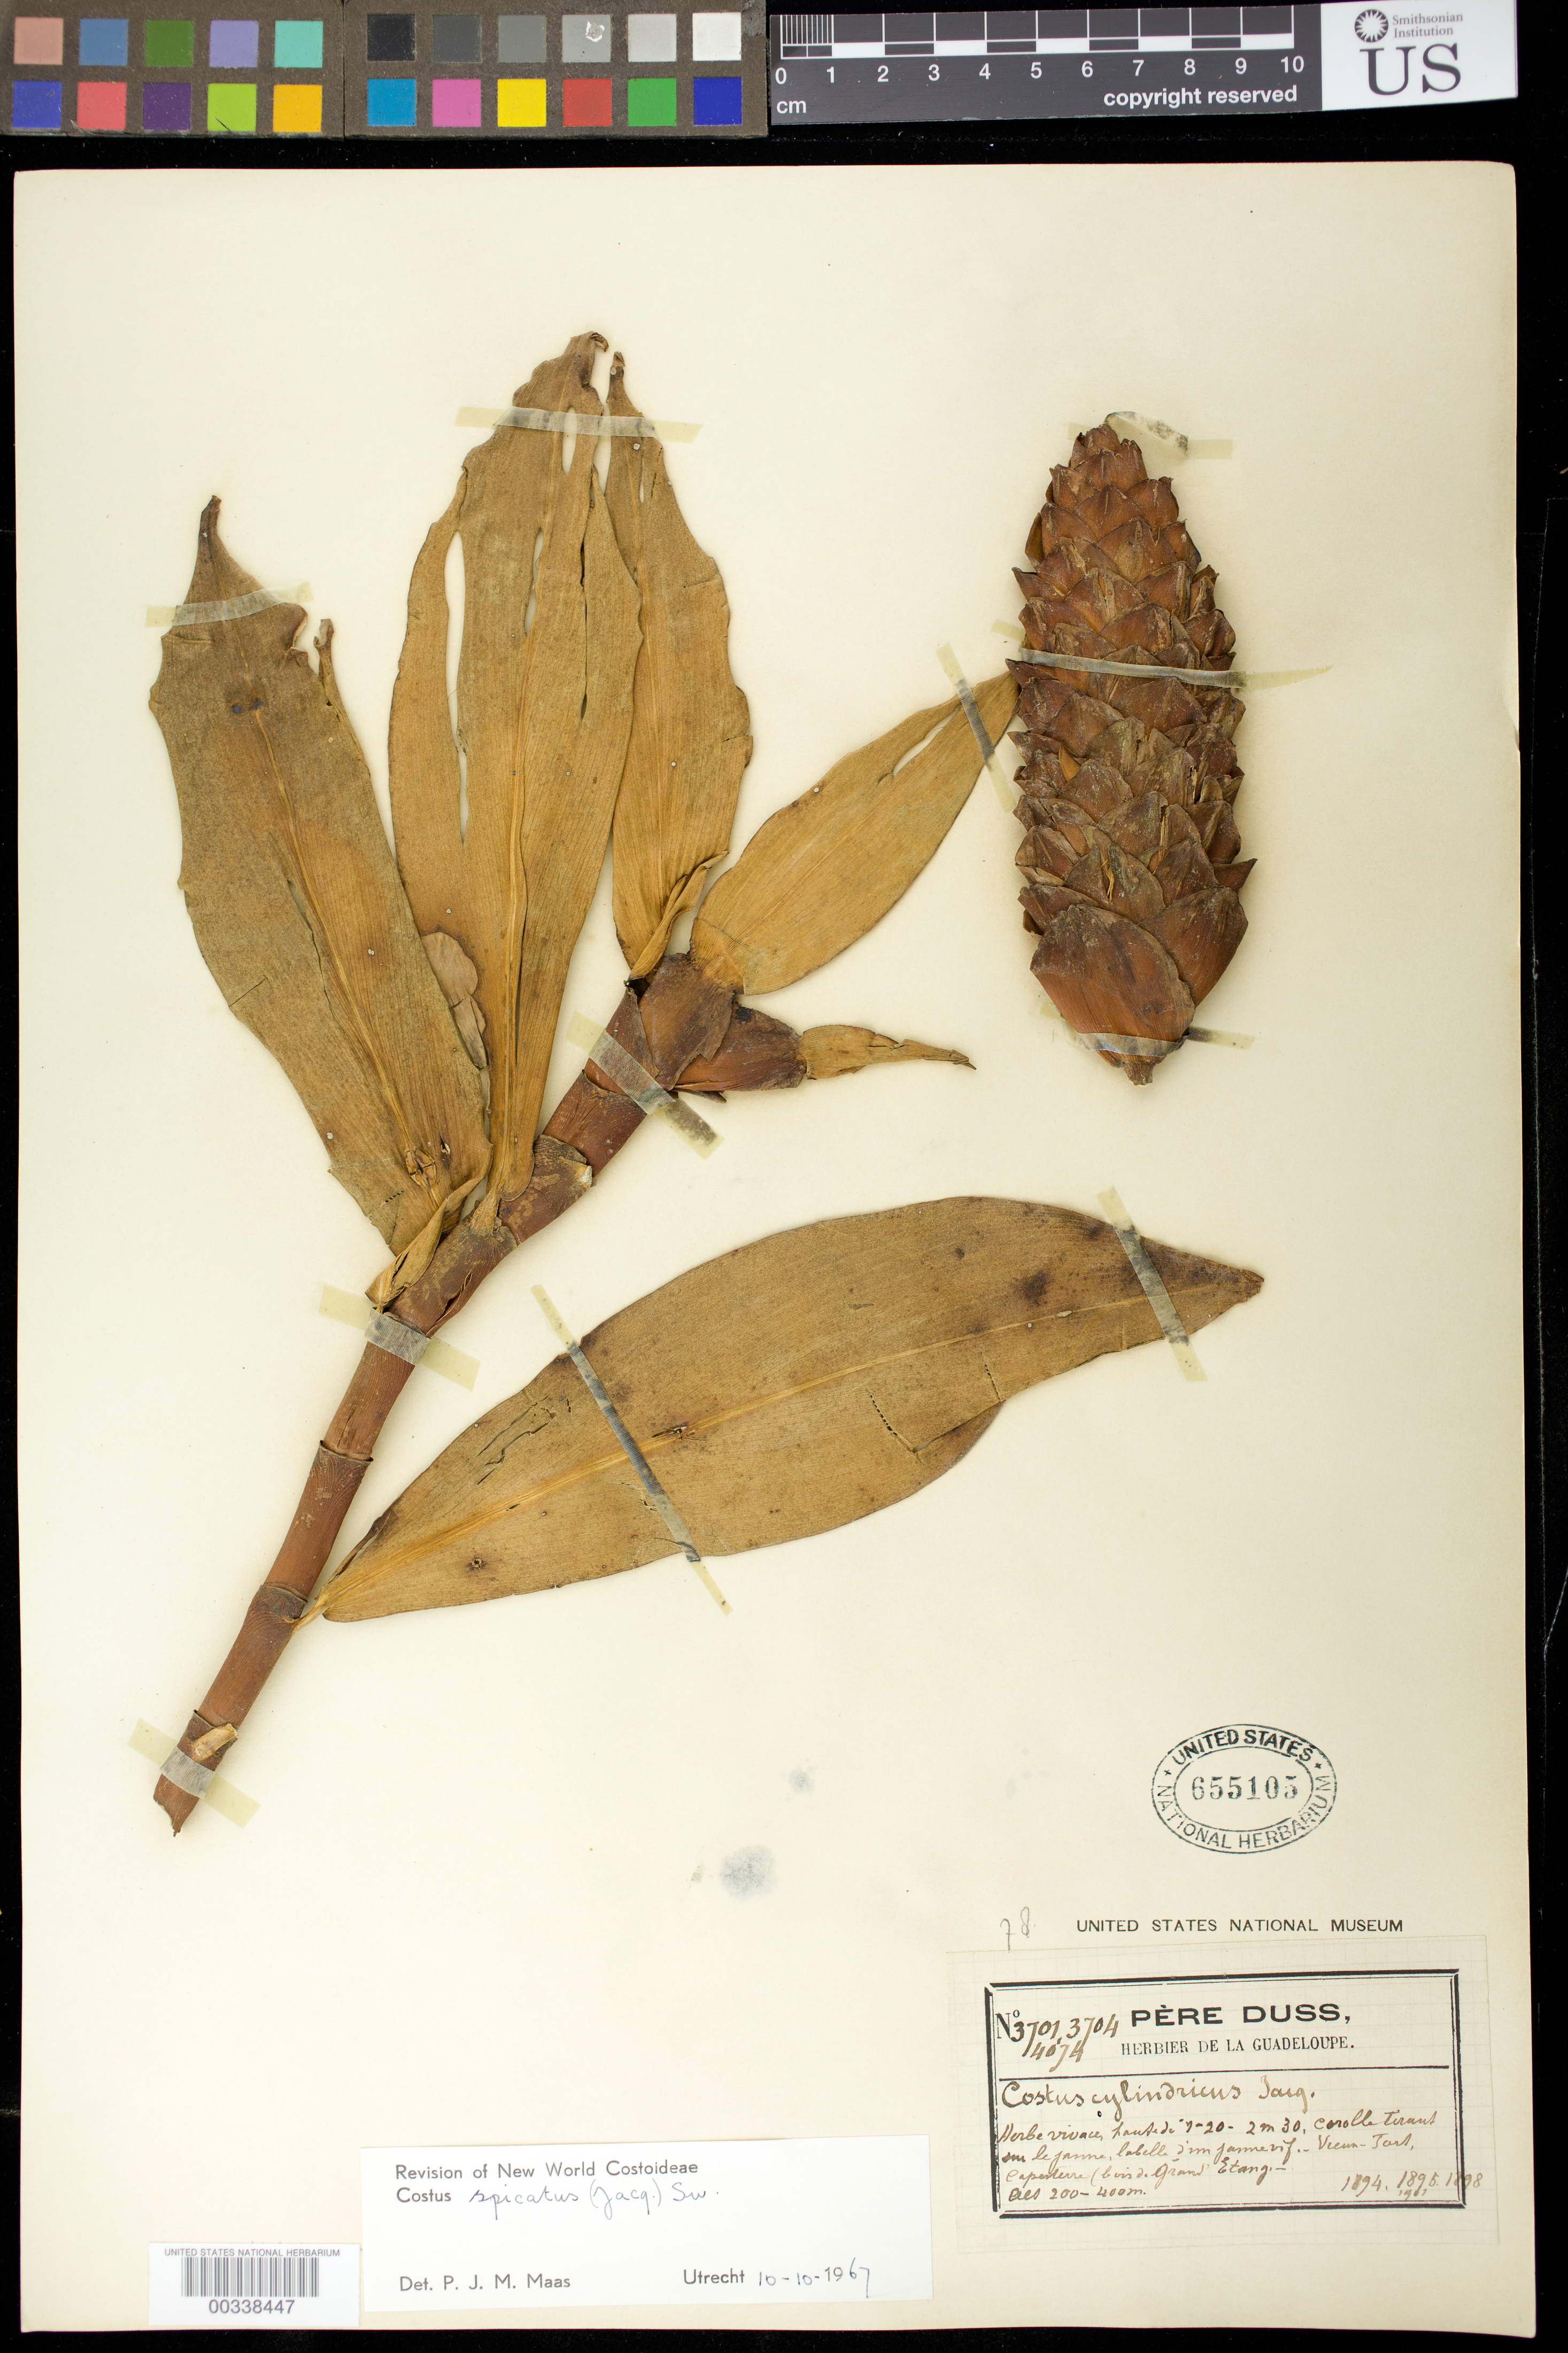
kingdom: Plantae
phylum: Tracheophyta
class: Liliopsida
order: Zingiberales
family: Costaceae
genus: Costus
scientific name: Costus spicatus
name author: (Jacq.) Sw.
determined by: Maas, Paul J. M.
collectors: Père Duss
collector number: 3701 / 3704 / 4074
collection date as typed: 1894 to -- -- 1901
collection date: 1894/1901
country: Guadeloupe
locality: Vieun-tort, capenterre (bois de grand' etang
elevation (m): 200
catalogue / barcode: US 655105